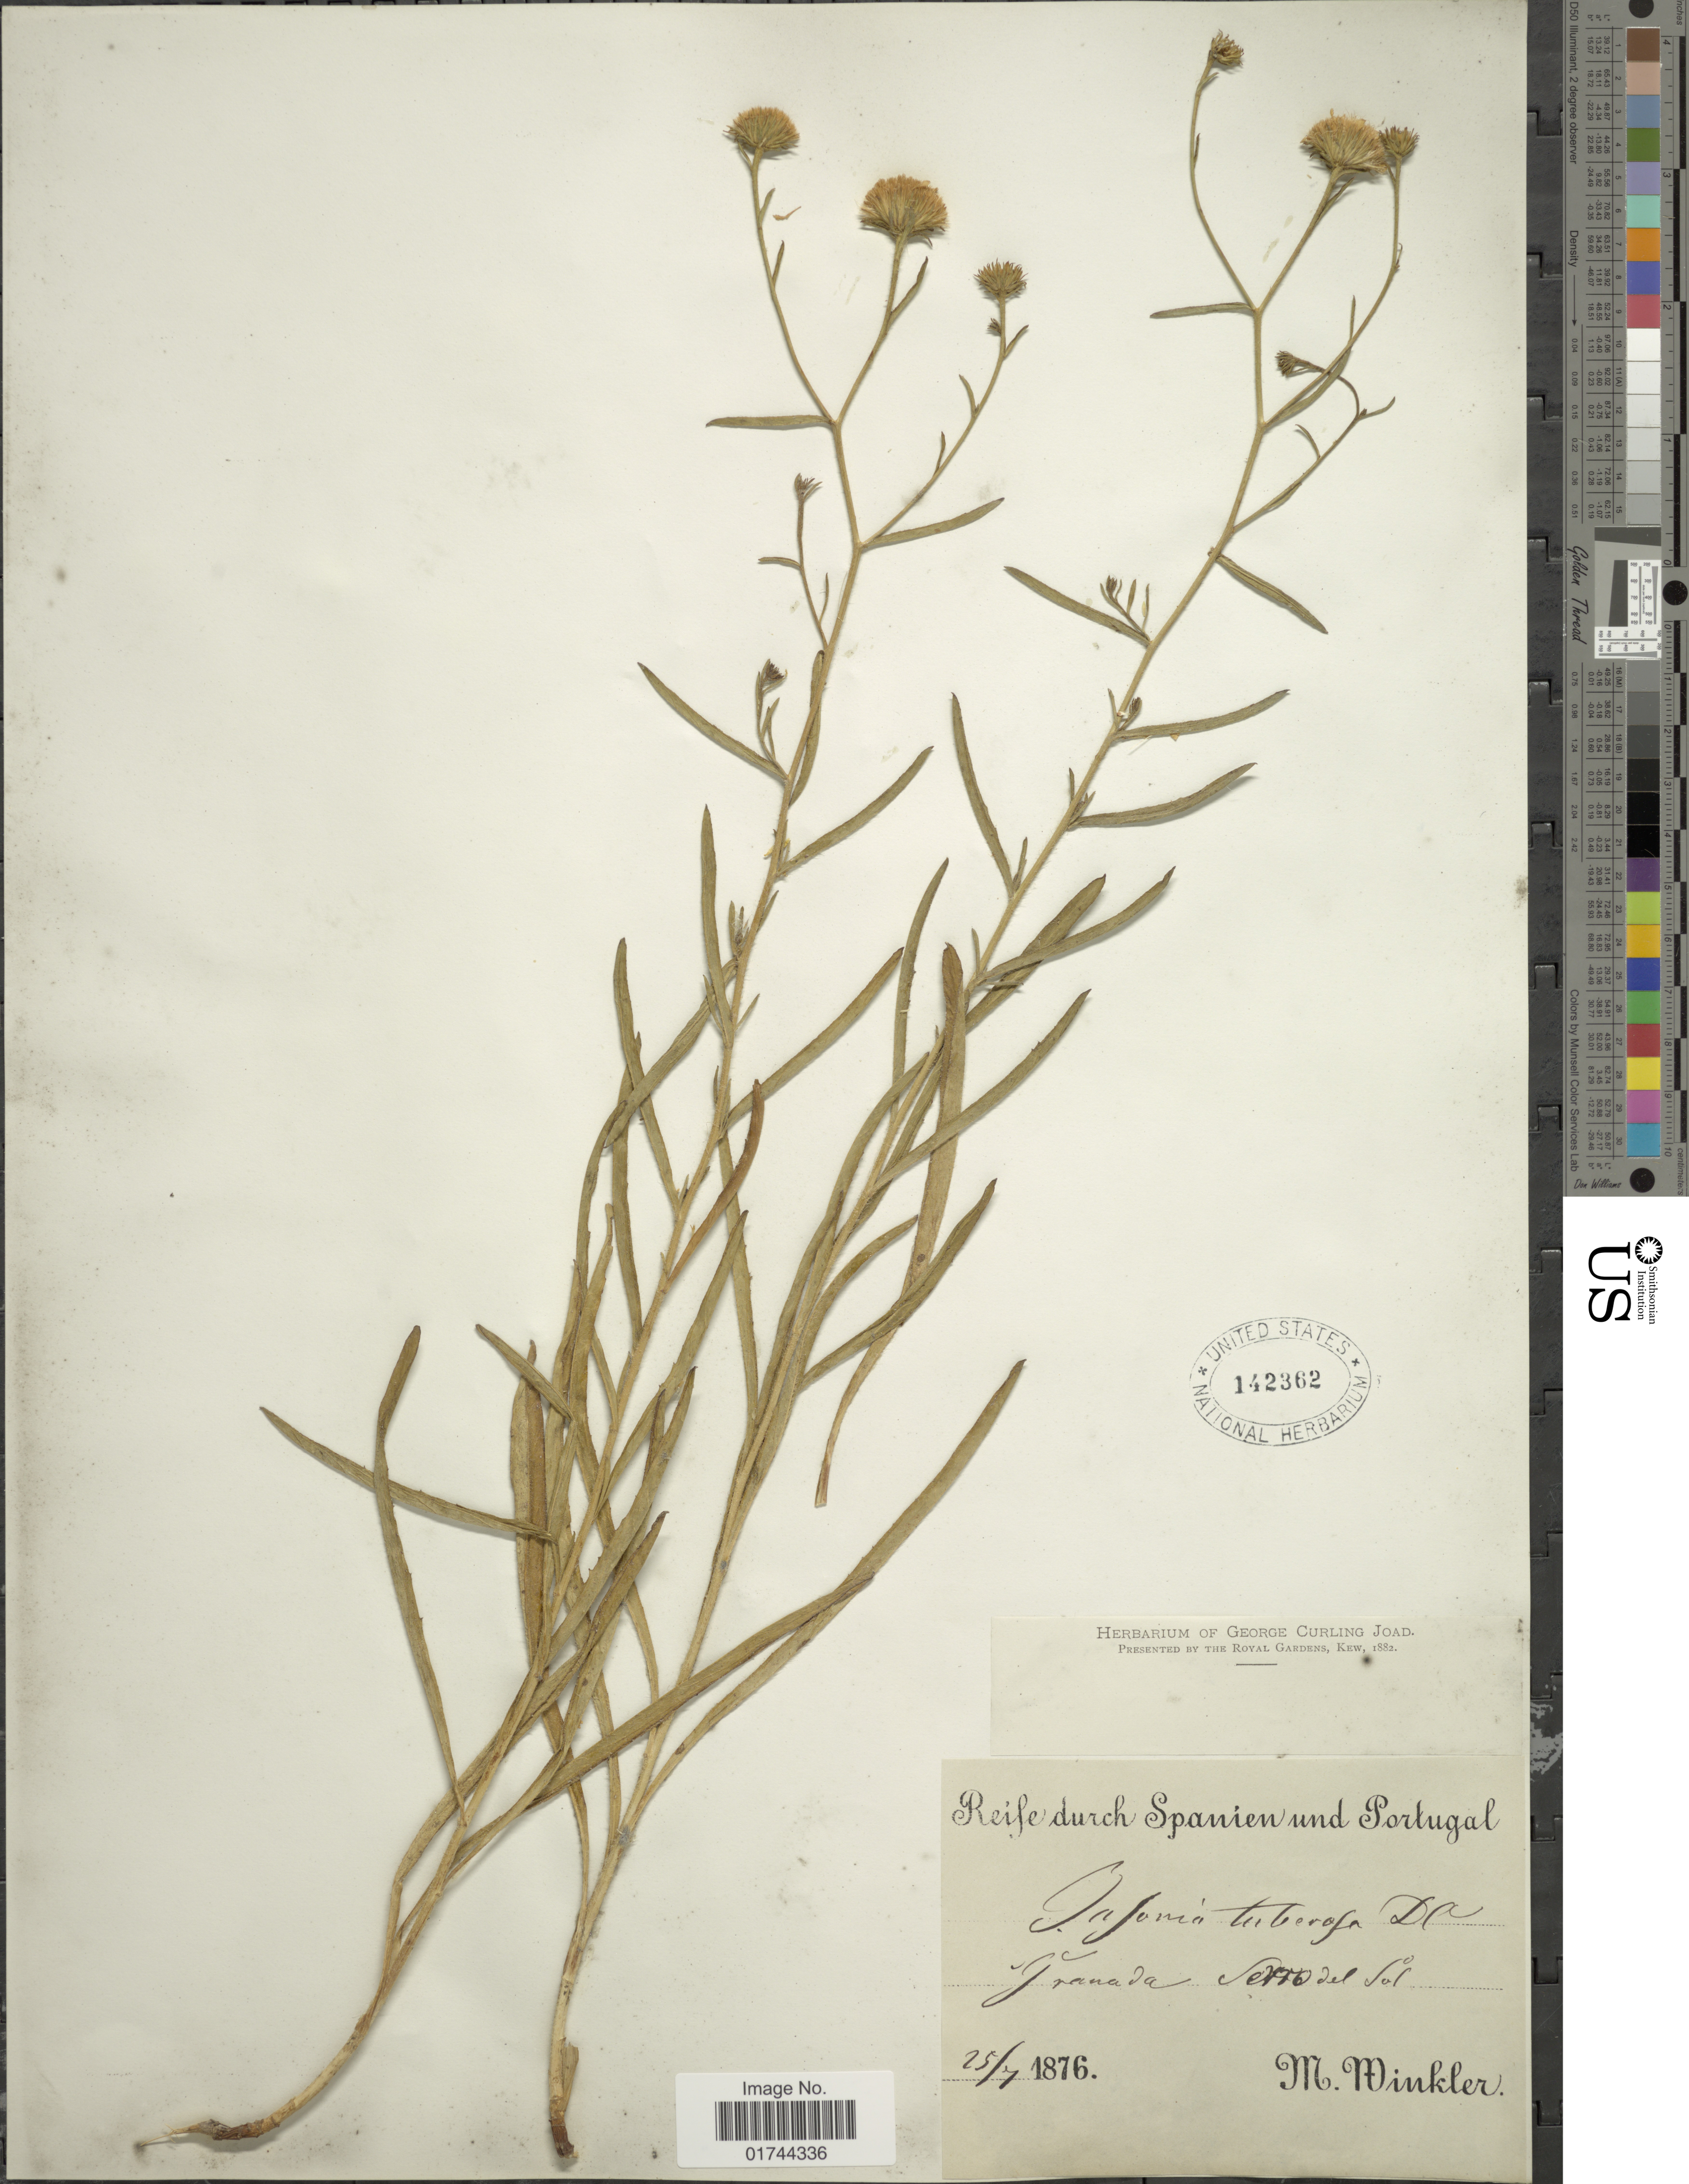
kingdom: Plantae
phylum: Tracheophyta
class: Magnoliopsida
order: Asterales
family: Asteraceae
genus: Jasonia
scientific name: Jasonia tuberosa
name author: (L.) DC.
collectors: Minkler, M.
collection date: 1876-07-25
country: Grenada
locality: Granada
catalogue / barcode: US 142362